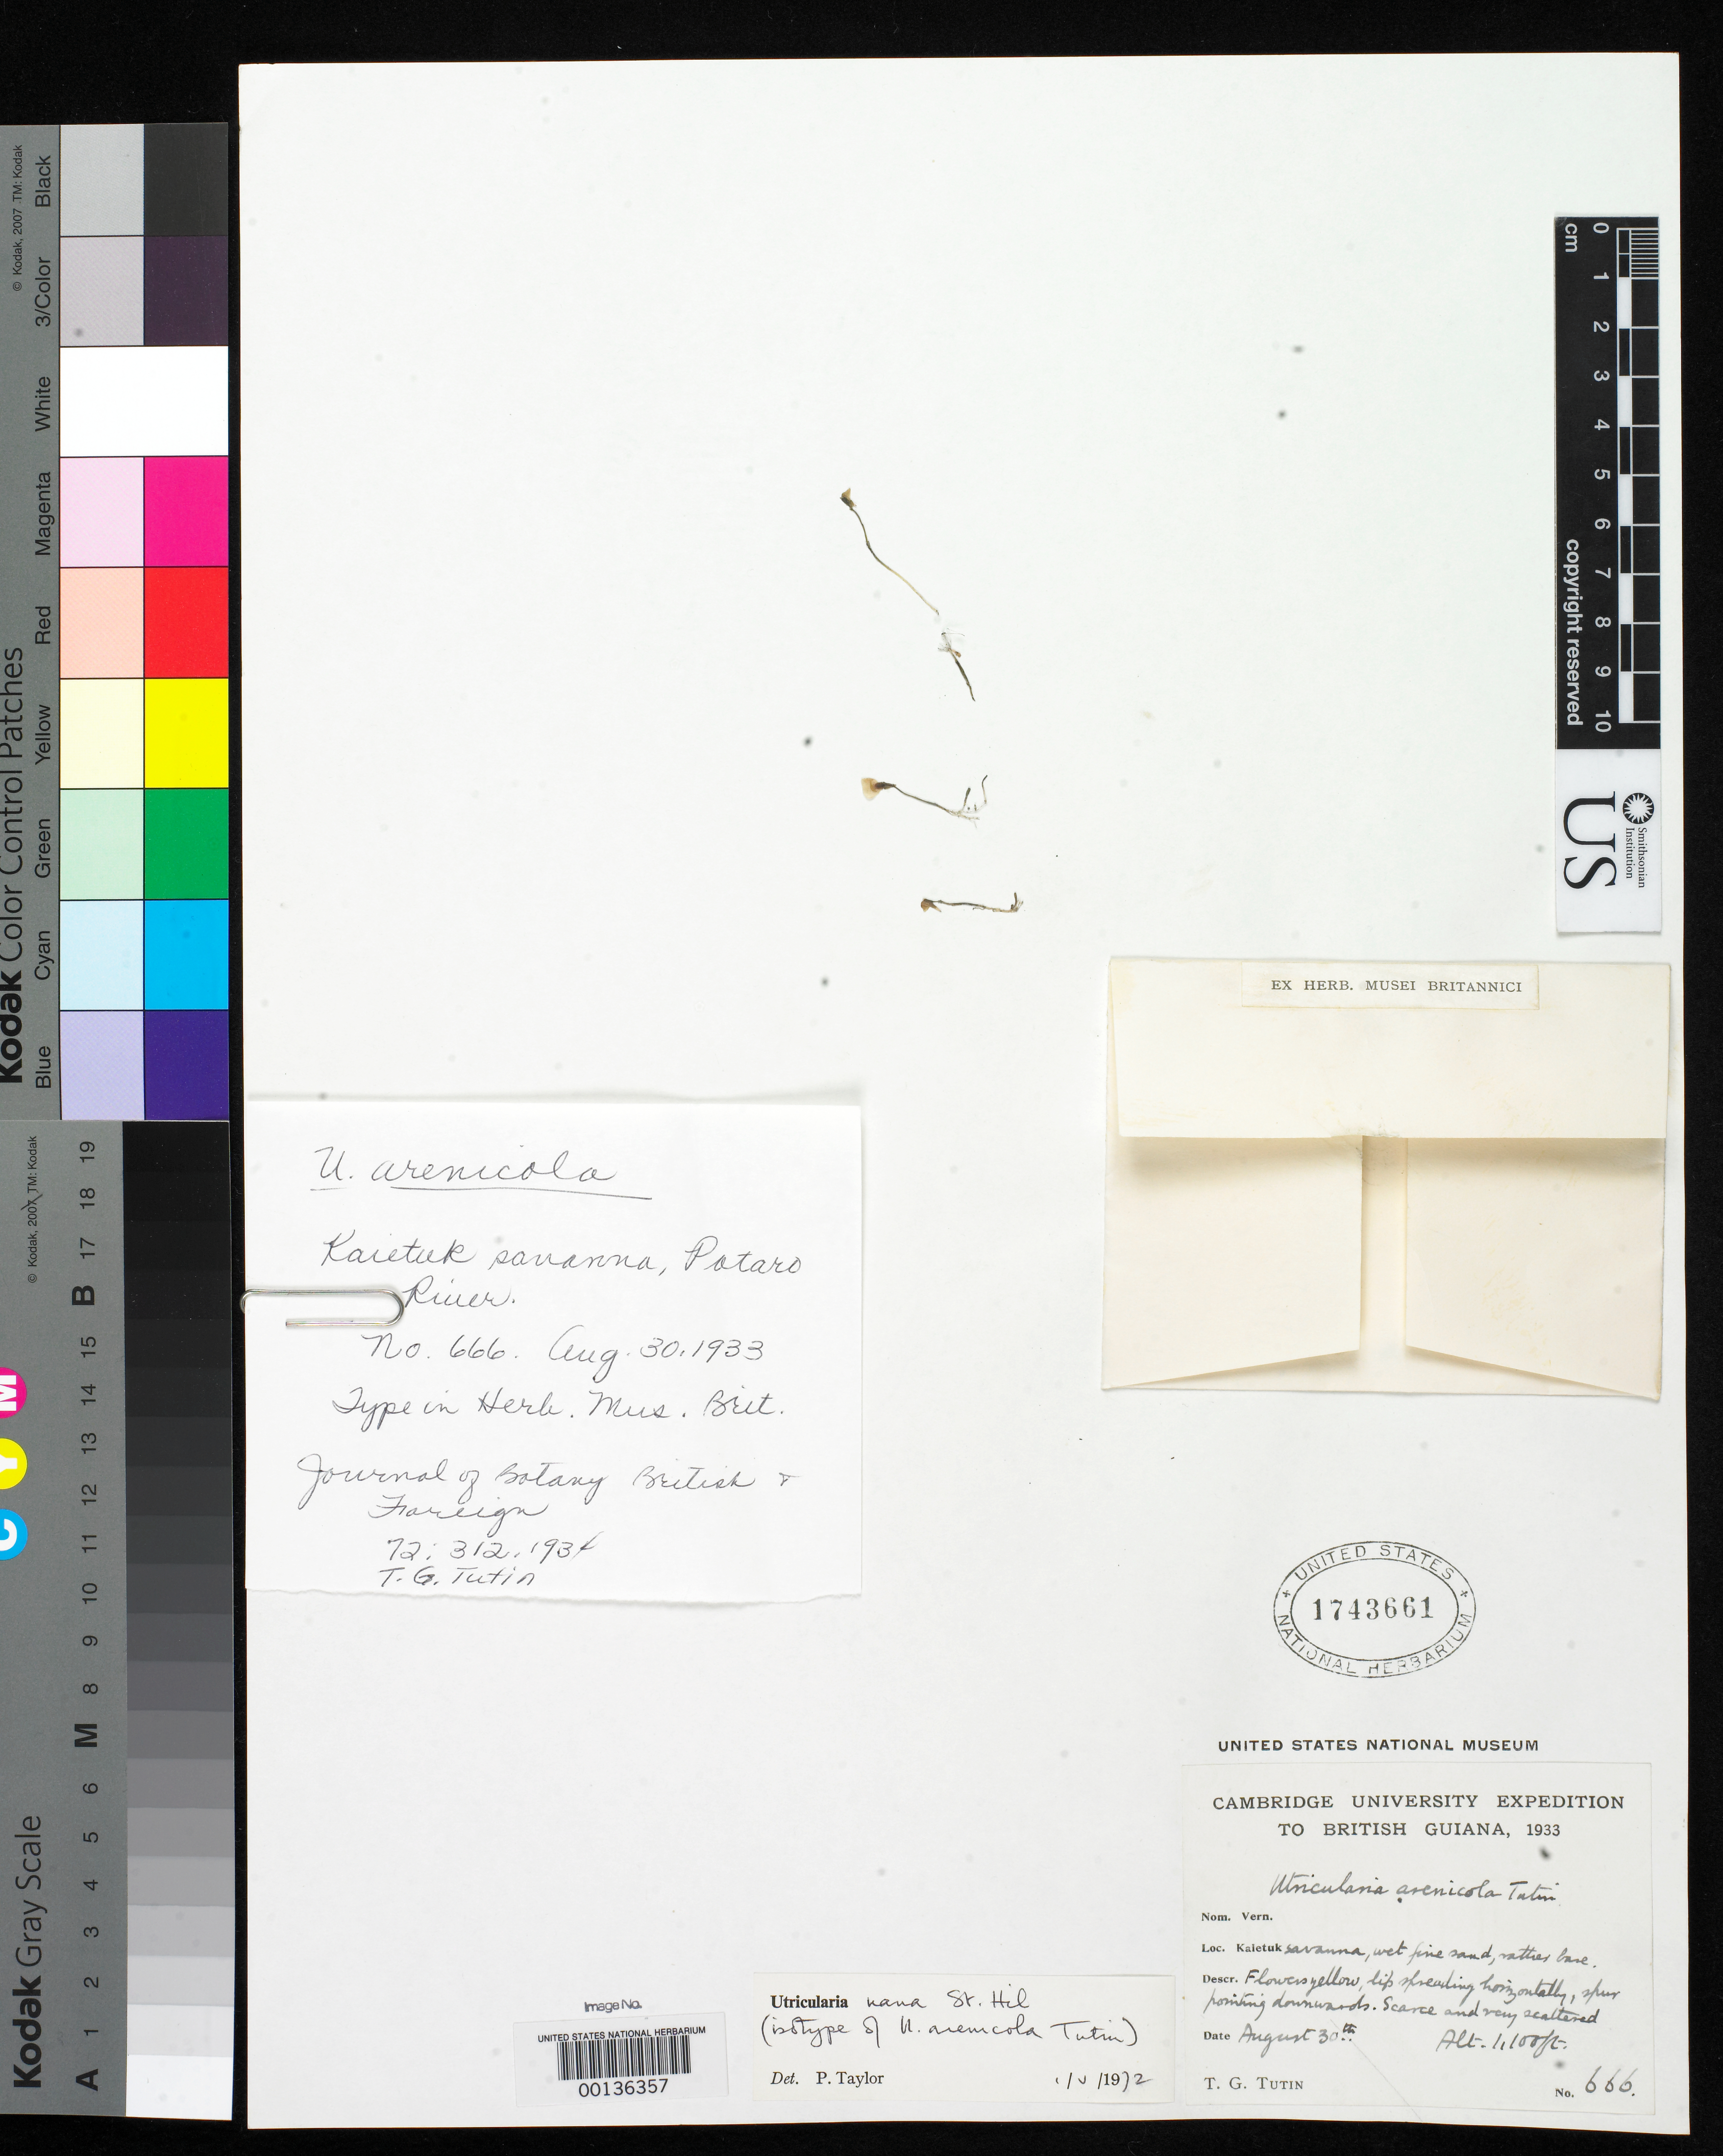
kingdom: Plantae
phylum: Tracheophyta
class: Magnoliopsida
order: Lamiales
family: Lentibulariaceae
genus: Utricularia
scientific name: Utricularia arenicola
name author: Tutin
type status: Isotype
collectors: T. G. Tutin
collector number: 666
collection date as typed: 30 Aug 1933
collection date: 1933-08-30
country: Guyana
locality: Kaietuk, Potaro River.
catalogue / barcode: US 1743661